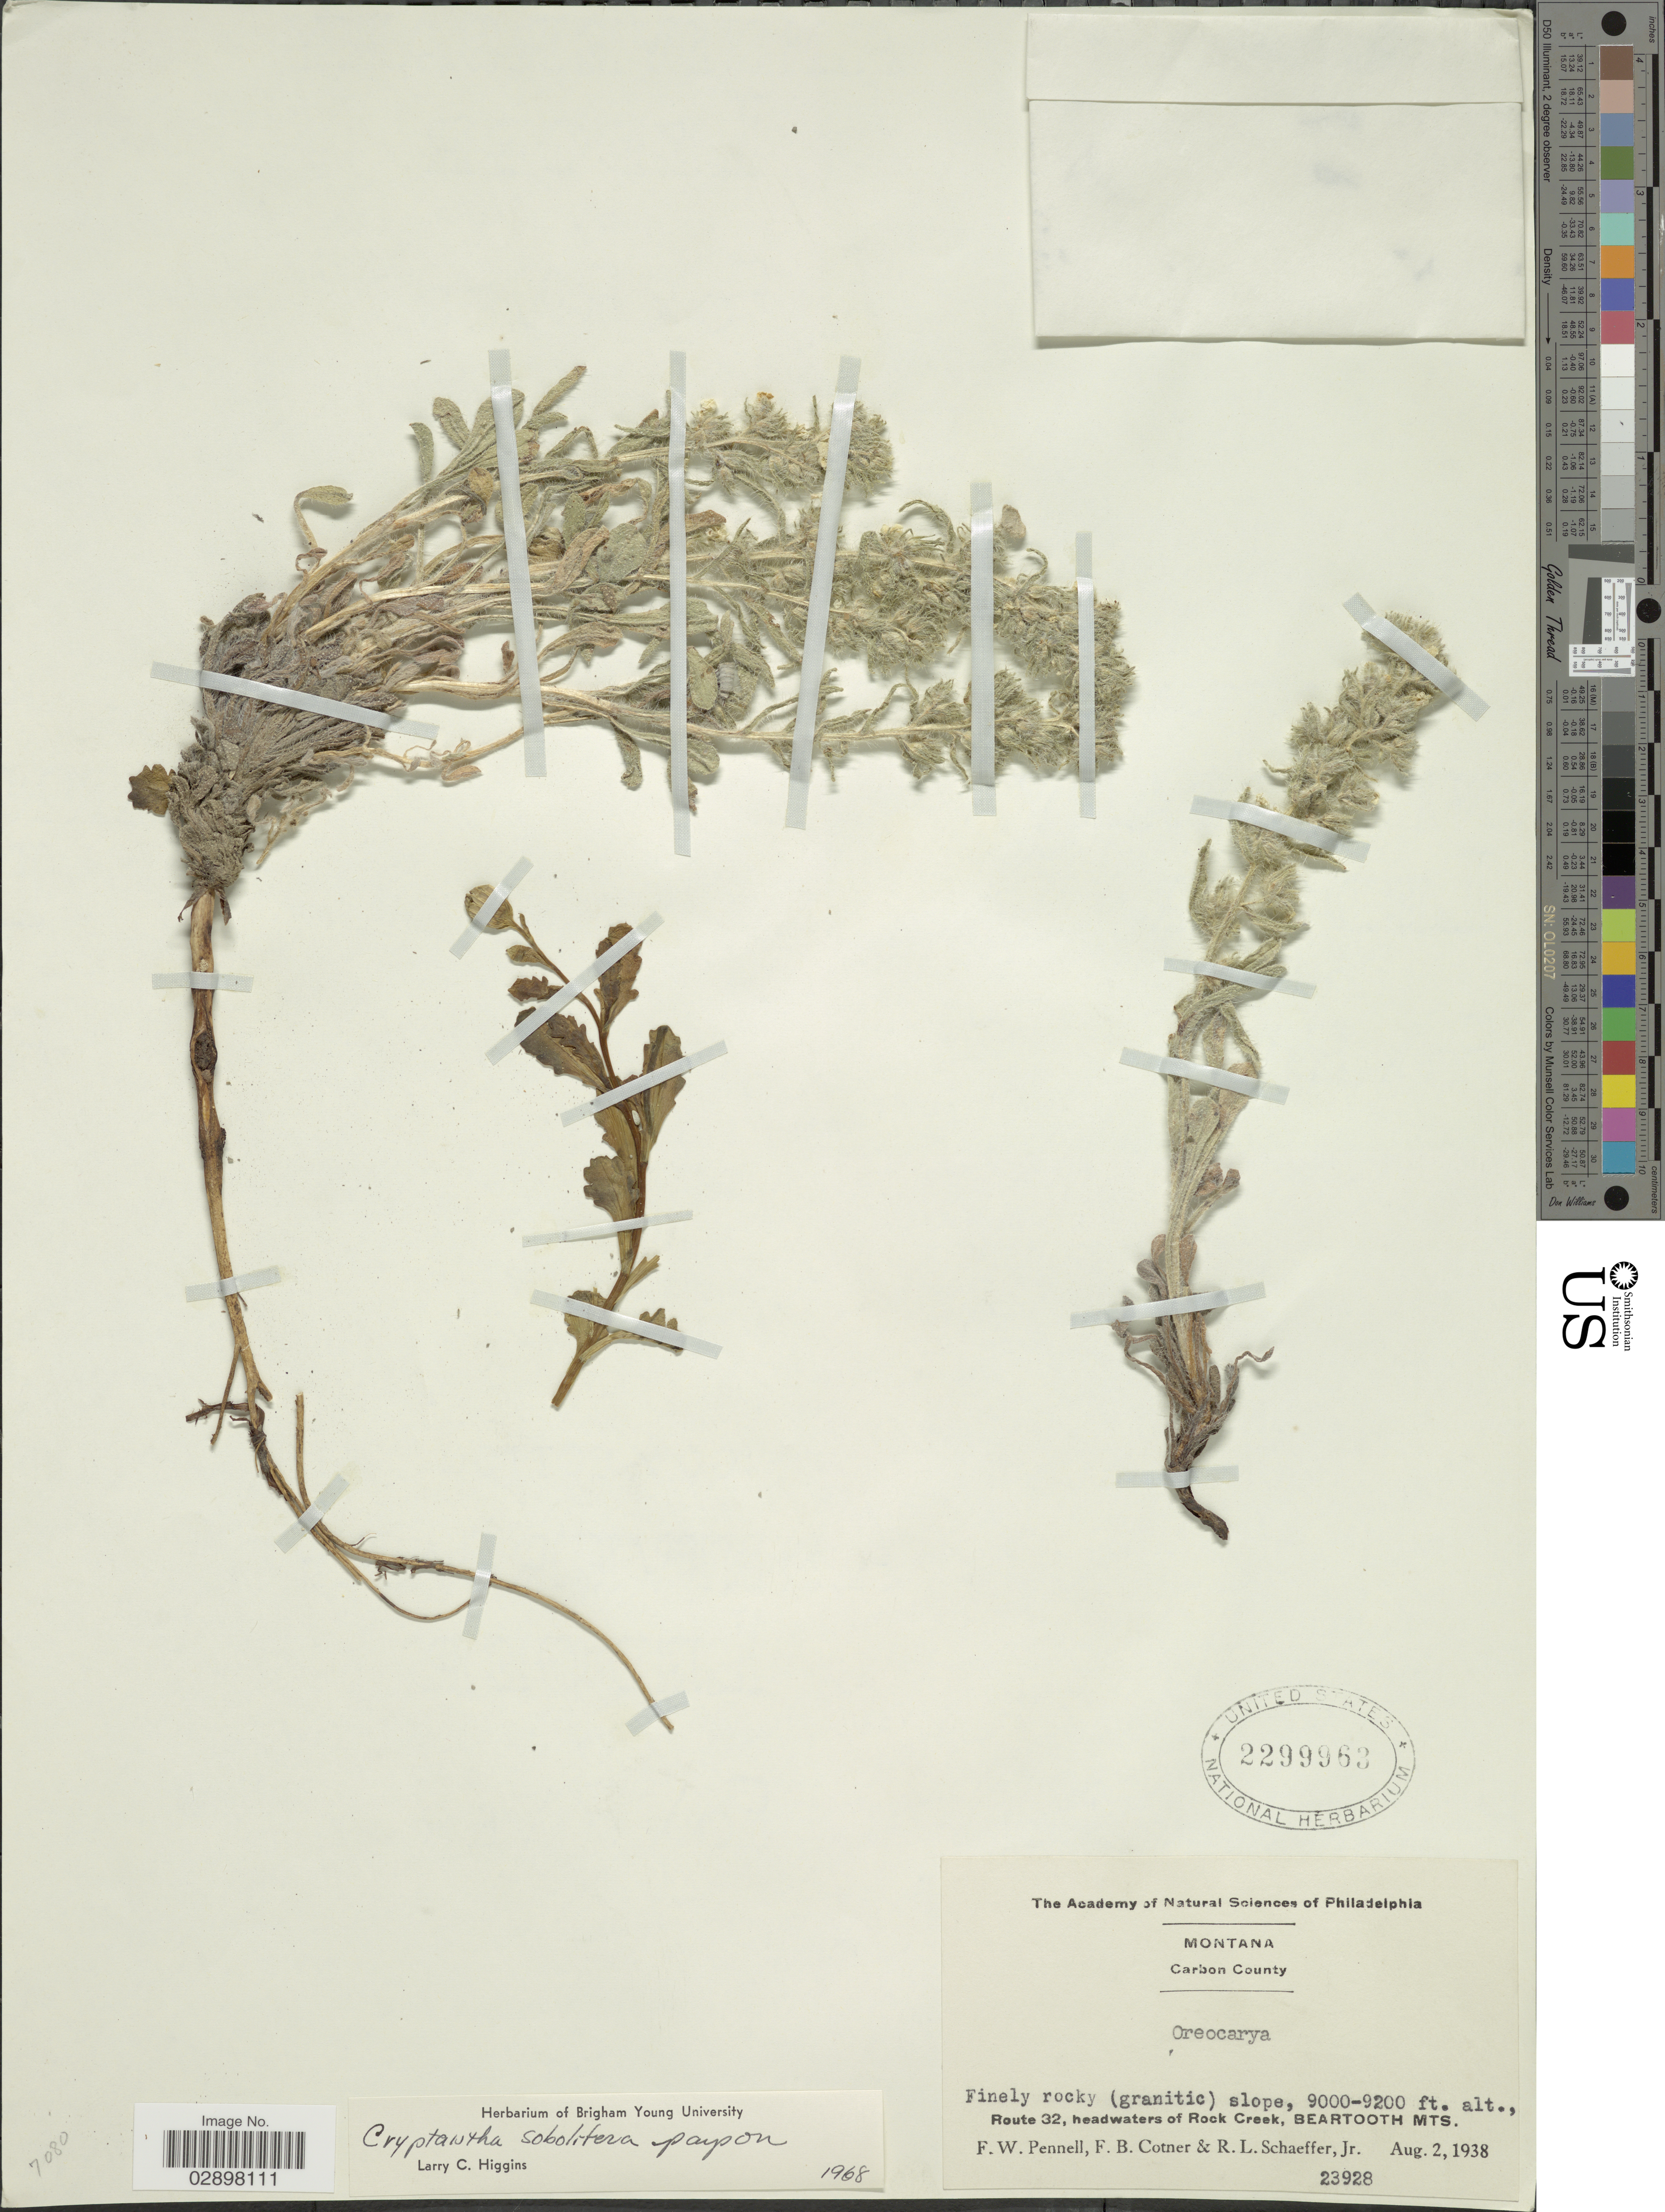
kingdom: Plantae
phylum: Tracheophyta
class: Magnoliopsida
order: Boraginales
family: Boraginaceae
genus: Cryptantha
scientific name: Cryptantha sheldonii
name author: (Brand) Payson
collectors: F. W. Pennell, F. Cotner & R. L. Schaeffer Jr.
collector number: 23928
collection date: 1938-08-02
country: United States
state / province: Montana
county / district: Carbon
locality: Route 32, headwaters of Rock Creek, Beartooth Mts.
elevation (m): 2743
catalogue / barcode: US 2299963